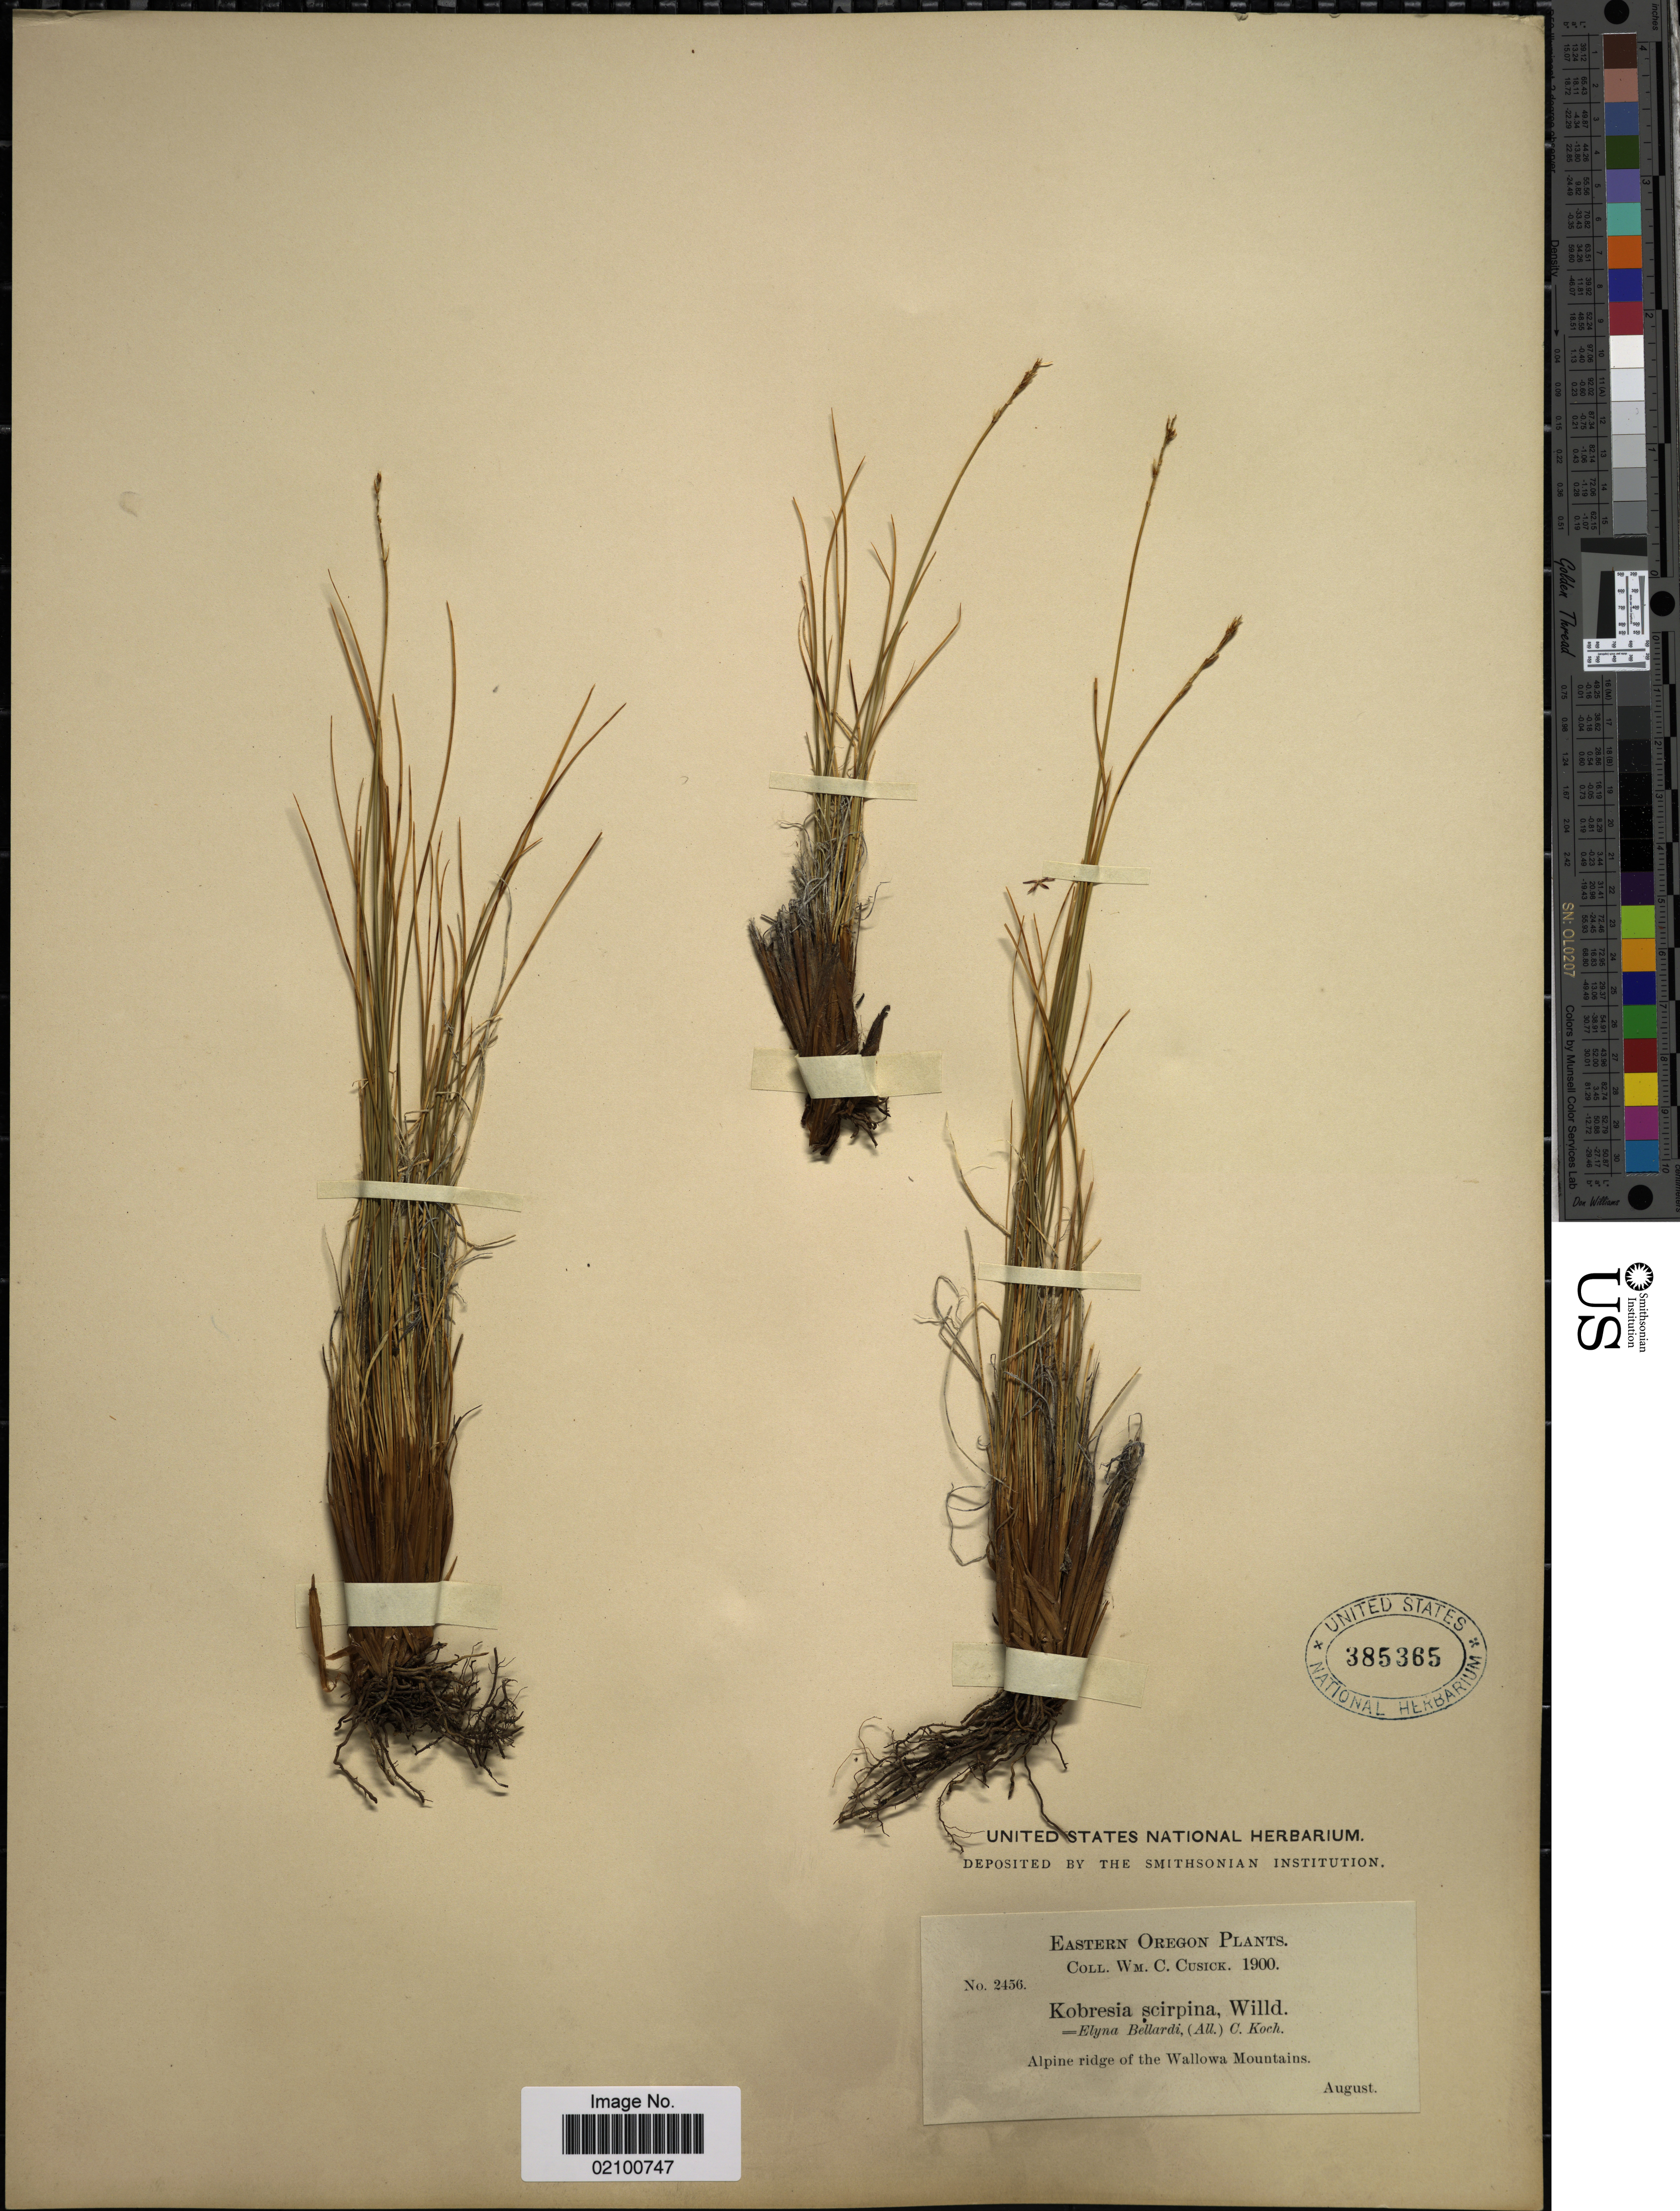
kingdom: Plantae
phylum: Tracheophyta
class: Liliopsida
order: Poales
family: Cyperaceae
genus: Carex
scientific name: Carex myosuroides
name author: Vill.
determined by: Strong, M. T., (US), Smithsonian Institution - National Museum of Natural History (UNITED STATES)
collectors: W. C. Cusick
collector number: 2456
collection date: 1900-08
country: United States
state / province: Oregon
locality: Eastern Oregon, alpine ridge of the Wallowa Mountains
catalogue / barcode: US 385365